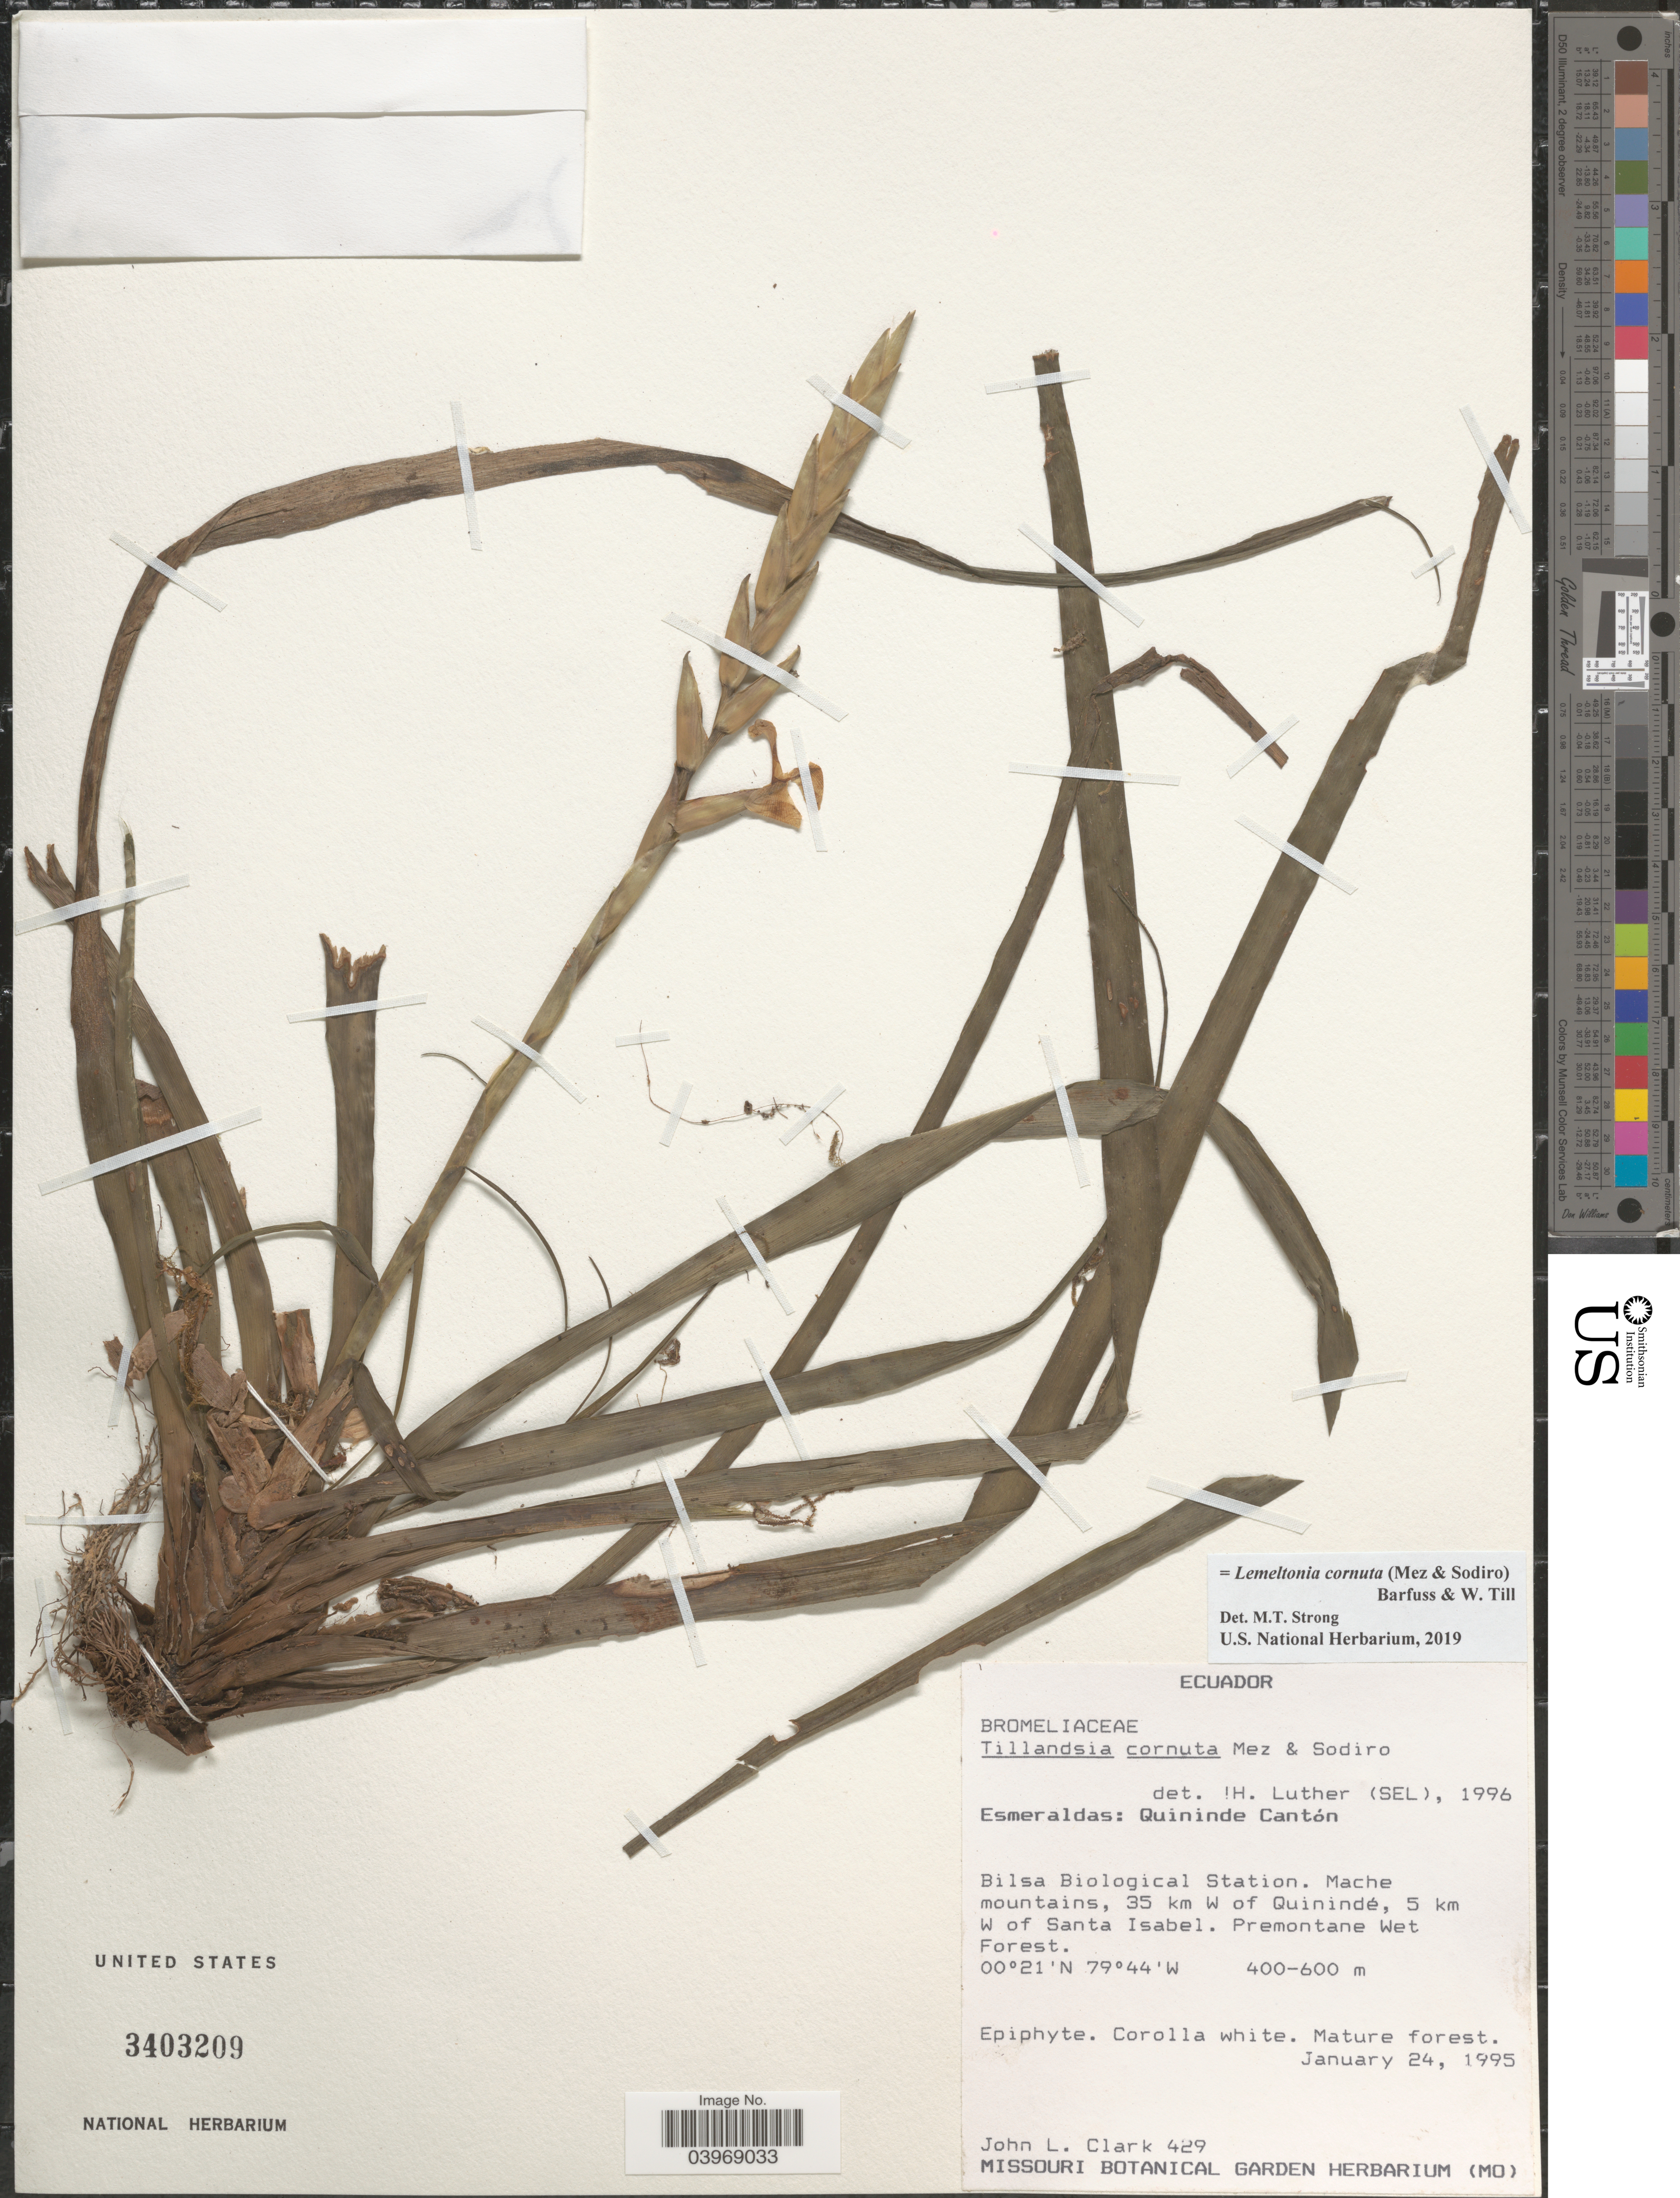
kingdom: Plantae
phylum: Tracheophyta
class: Liliopsida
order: Poales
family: Bromeliaceae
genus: Lemeltonia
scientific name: Lemeltonia cornuta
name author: (Mez & Sodiro) Barfuss & W. Till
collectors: J. L. Clark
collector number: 429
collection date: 1995-01-24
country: Ecuador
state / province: Esmeraldas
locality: Quininde Cantón. Bilsa Biological Station. Mache mountains, 35 km W of Quinindé, 5 km W of Santa Isabel.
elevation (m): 400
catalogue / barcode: US 3403209